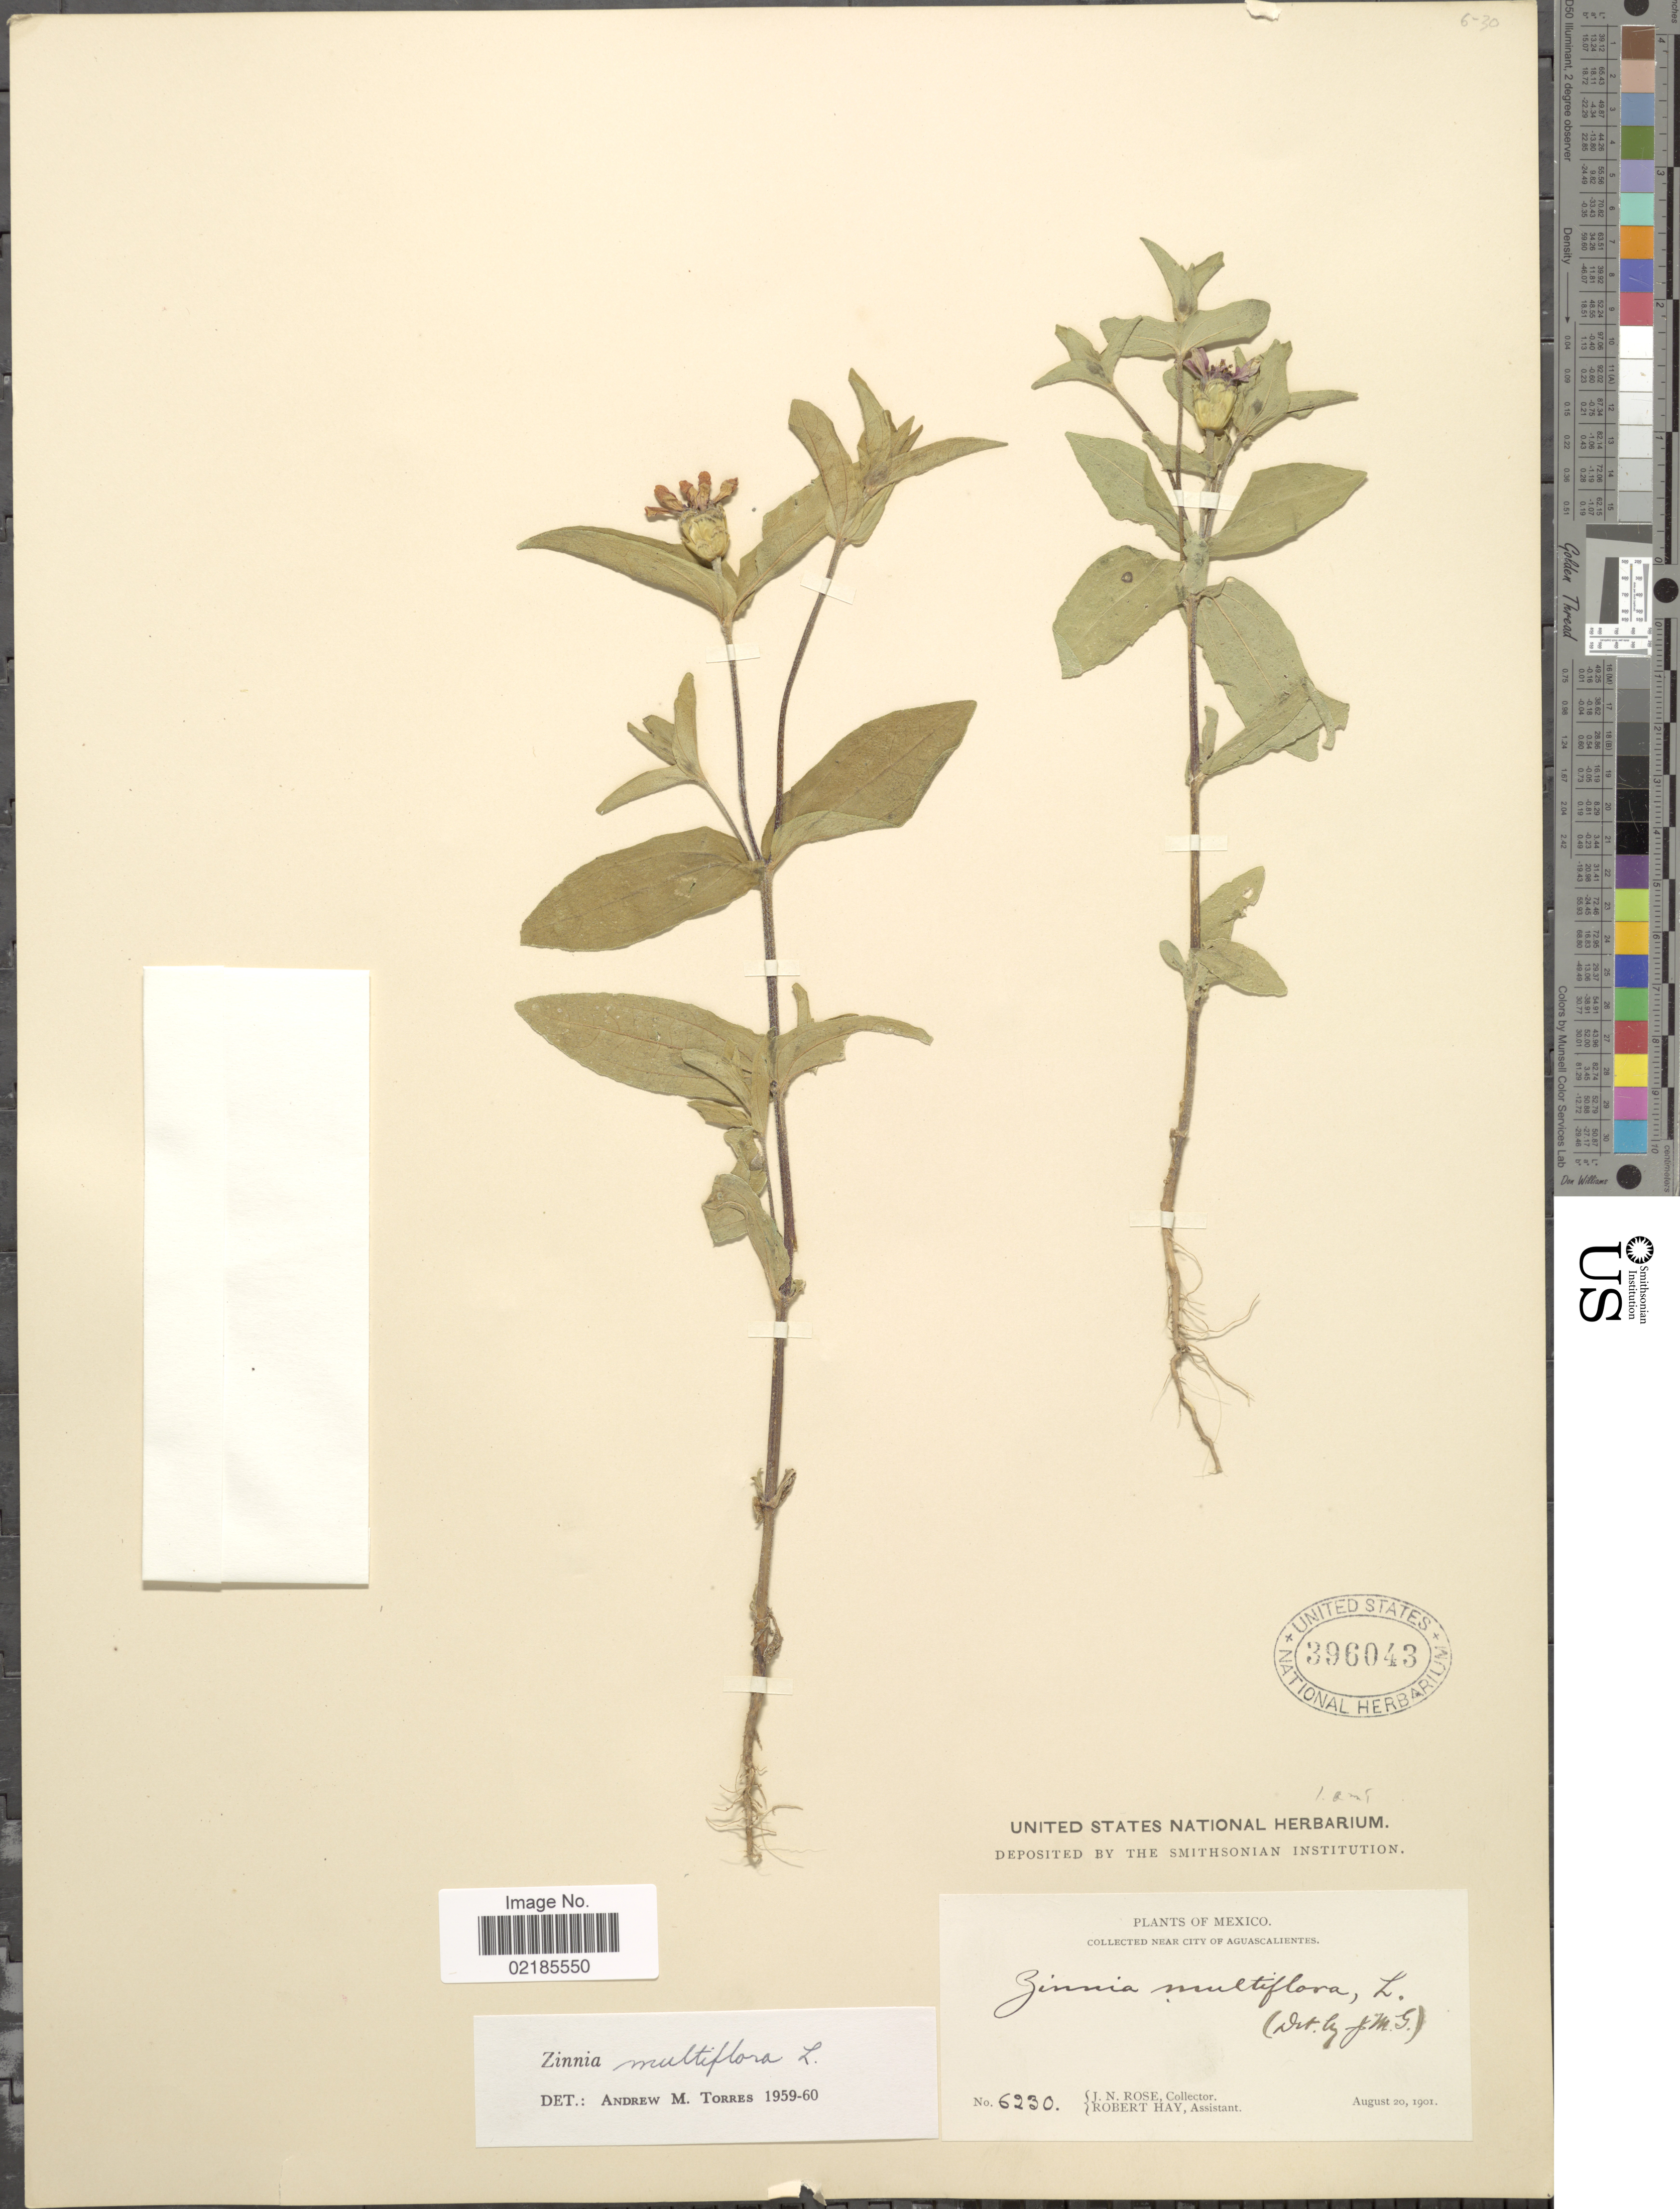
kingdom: Plantae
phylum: Tracheophyta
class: Magnoliopsida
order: Asterales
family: Asteraceae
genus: Zinnia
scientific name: Zinnia peruviana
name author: (L.) L.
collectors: J. N. Rose & R. Hay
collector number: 6230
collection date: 1901-08-20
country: Mexico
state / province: Aguascalientes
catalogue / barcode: US 396043